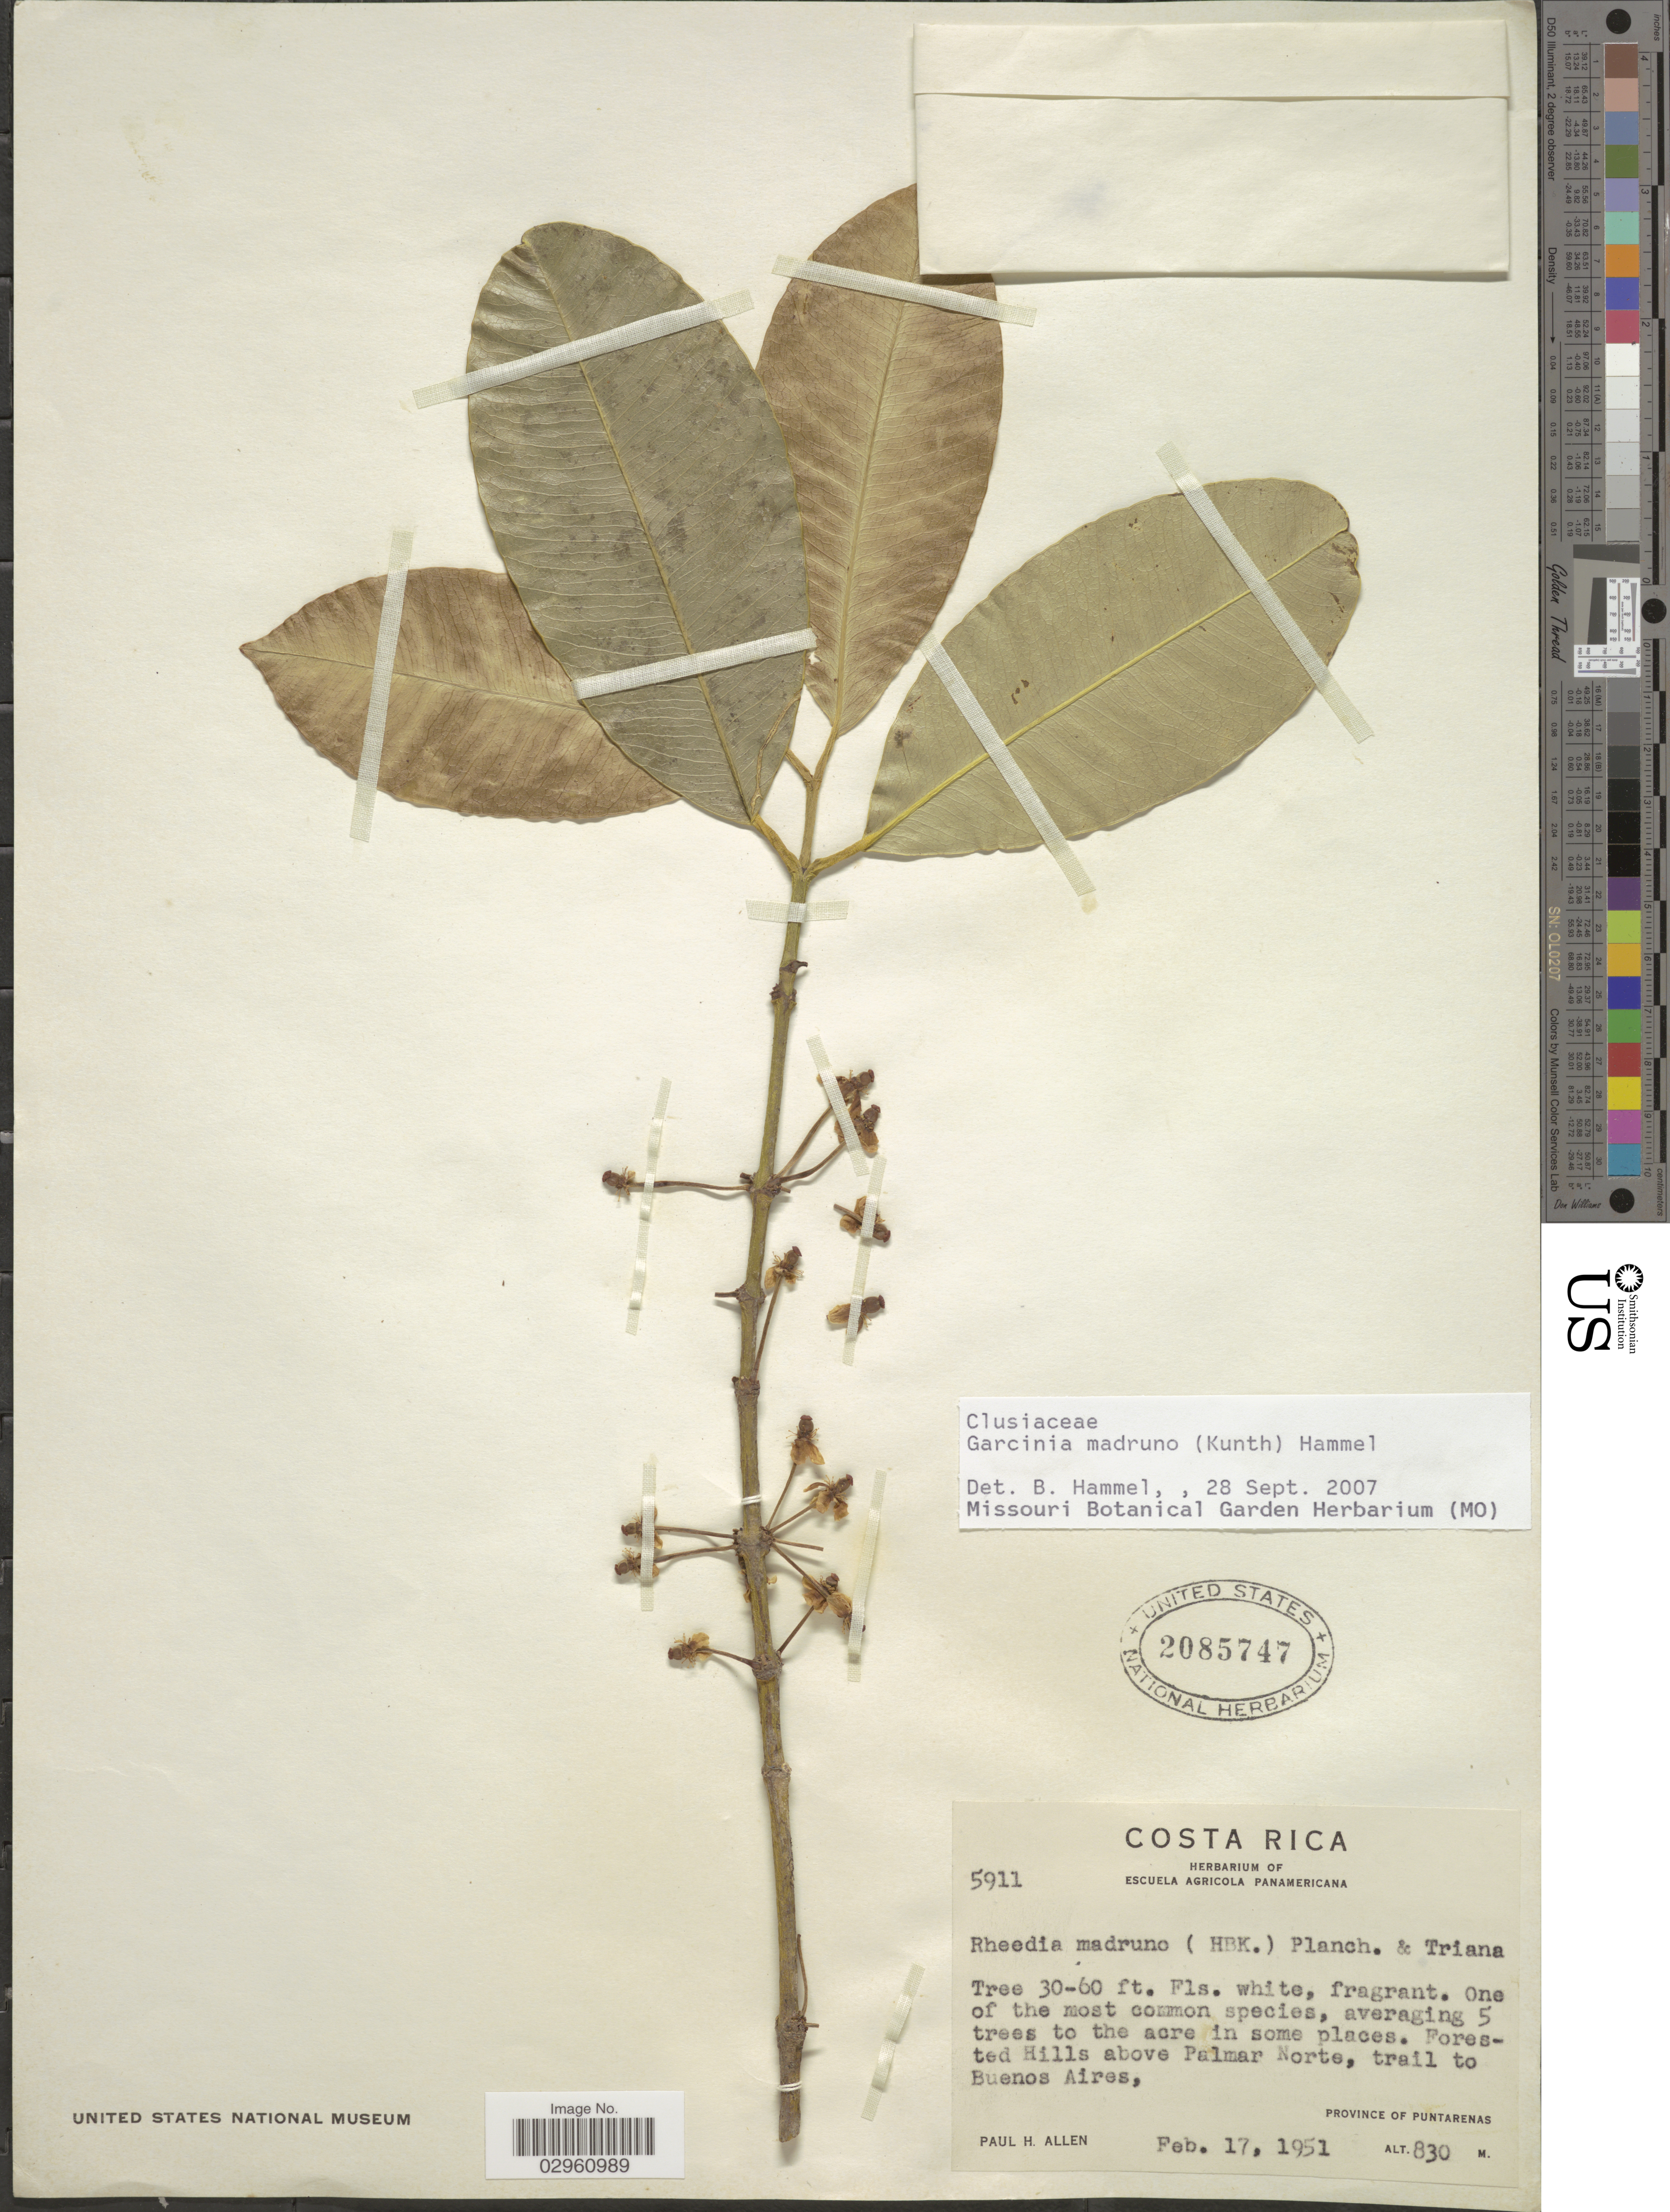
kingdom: Plantae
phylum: Tracheophyta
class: Magnoliopsida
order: Malpighiales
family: Clusiaceae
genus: Garcinia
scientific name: Garcinia madruno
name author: (Kunth) Hammel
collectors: P. H. Allen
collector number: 5911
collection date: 1951-02-17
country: Costa Rica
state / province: Puntarenas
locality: Forested Hills above Palmar North, trail to Buenos Aires, Province of Puntarenas.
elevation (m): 830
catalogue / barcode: US 2085747